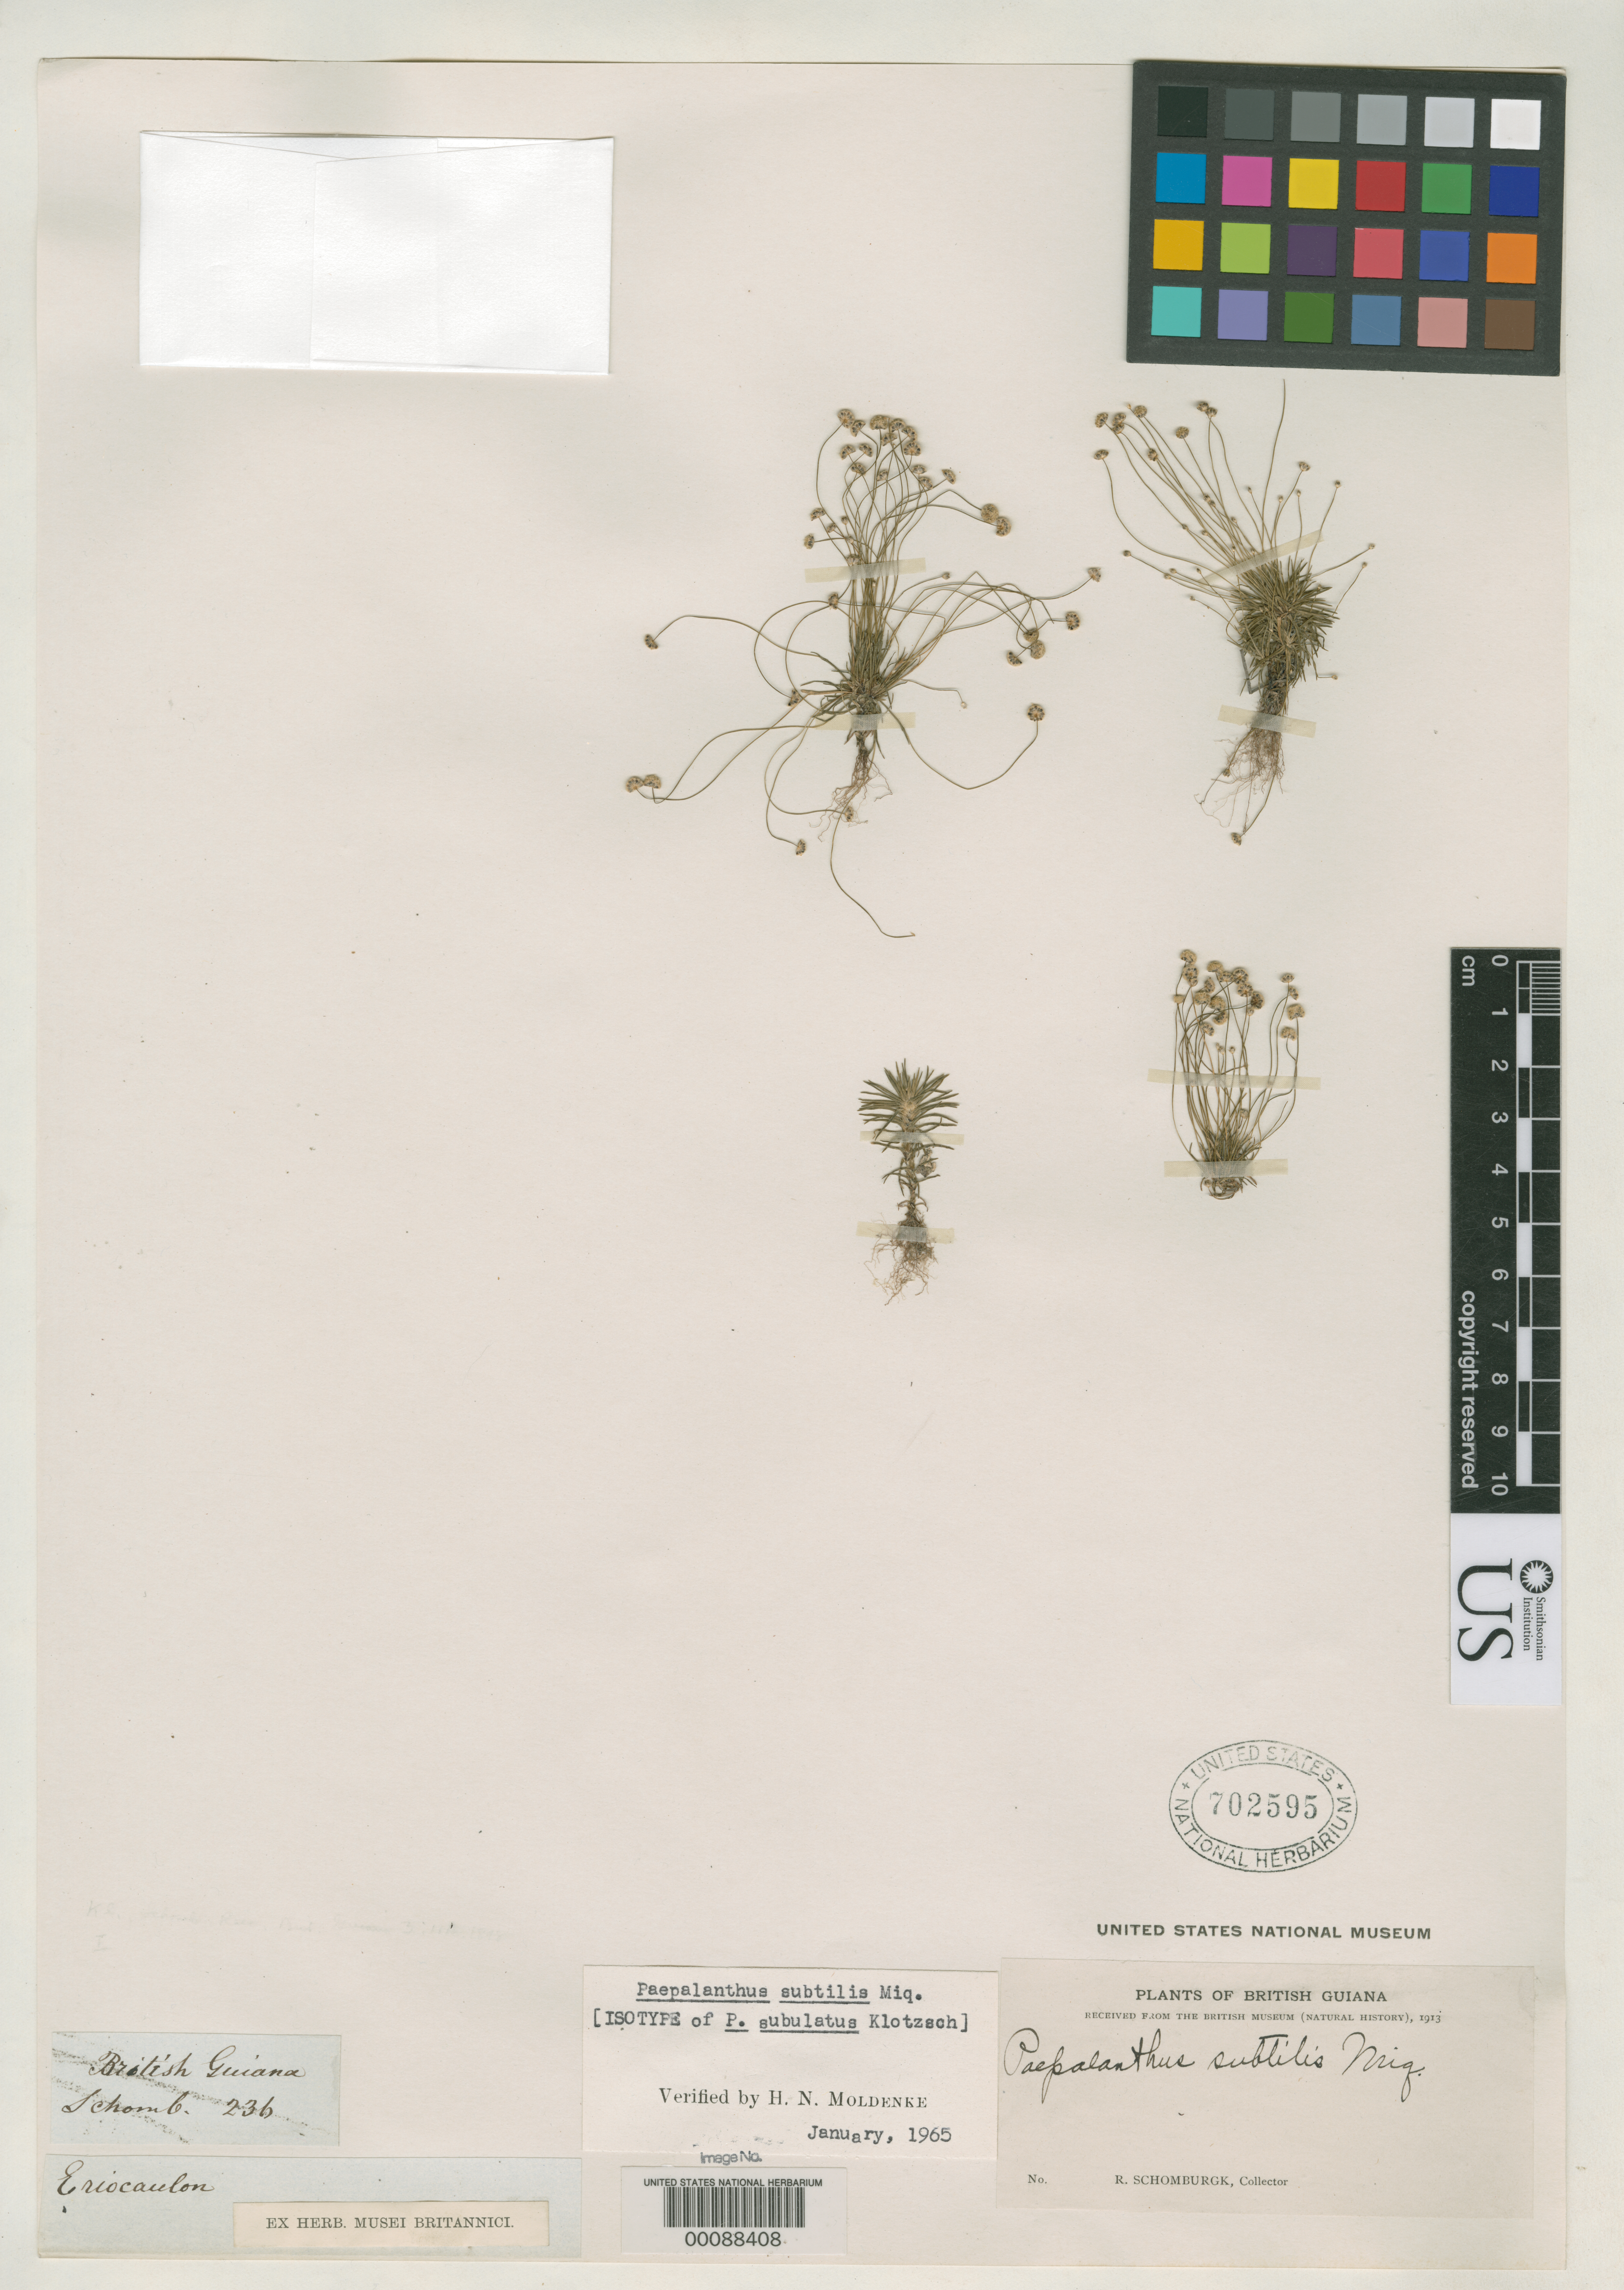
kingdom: Plantae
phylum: Tracheophyta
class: Liliopsida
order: Poales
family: Eriocaulaceae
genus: Paepalanthus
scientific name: Paepalanthus subulatus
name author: Klotzsch in M.R. Schomb.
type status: Isotype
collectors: M. R. Schomburgk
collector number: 236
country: Guyana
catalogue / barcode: US 702595